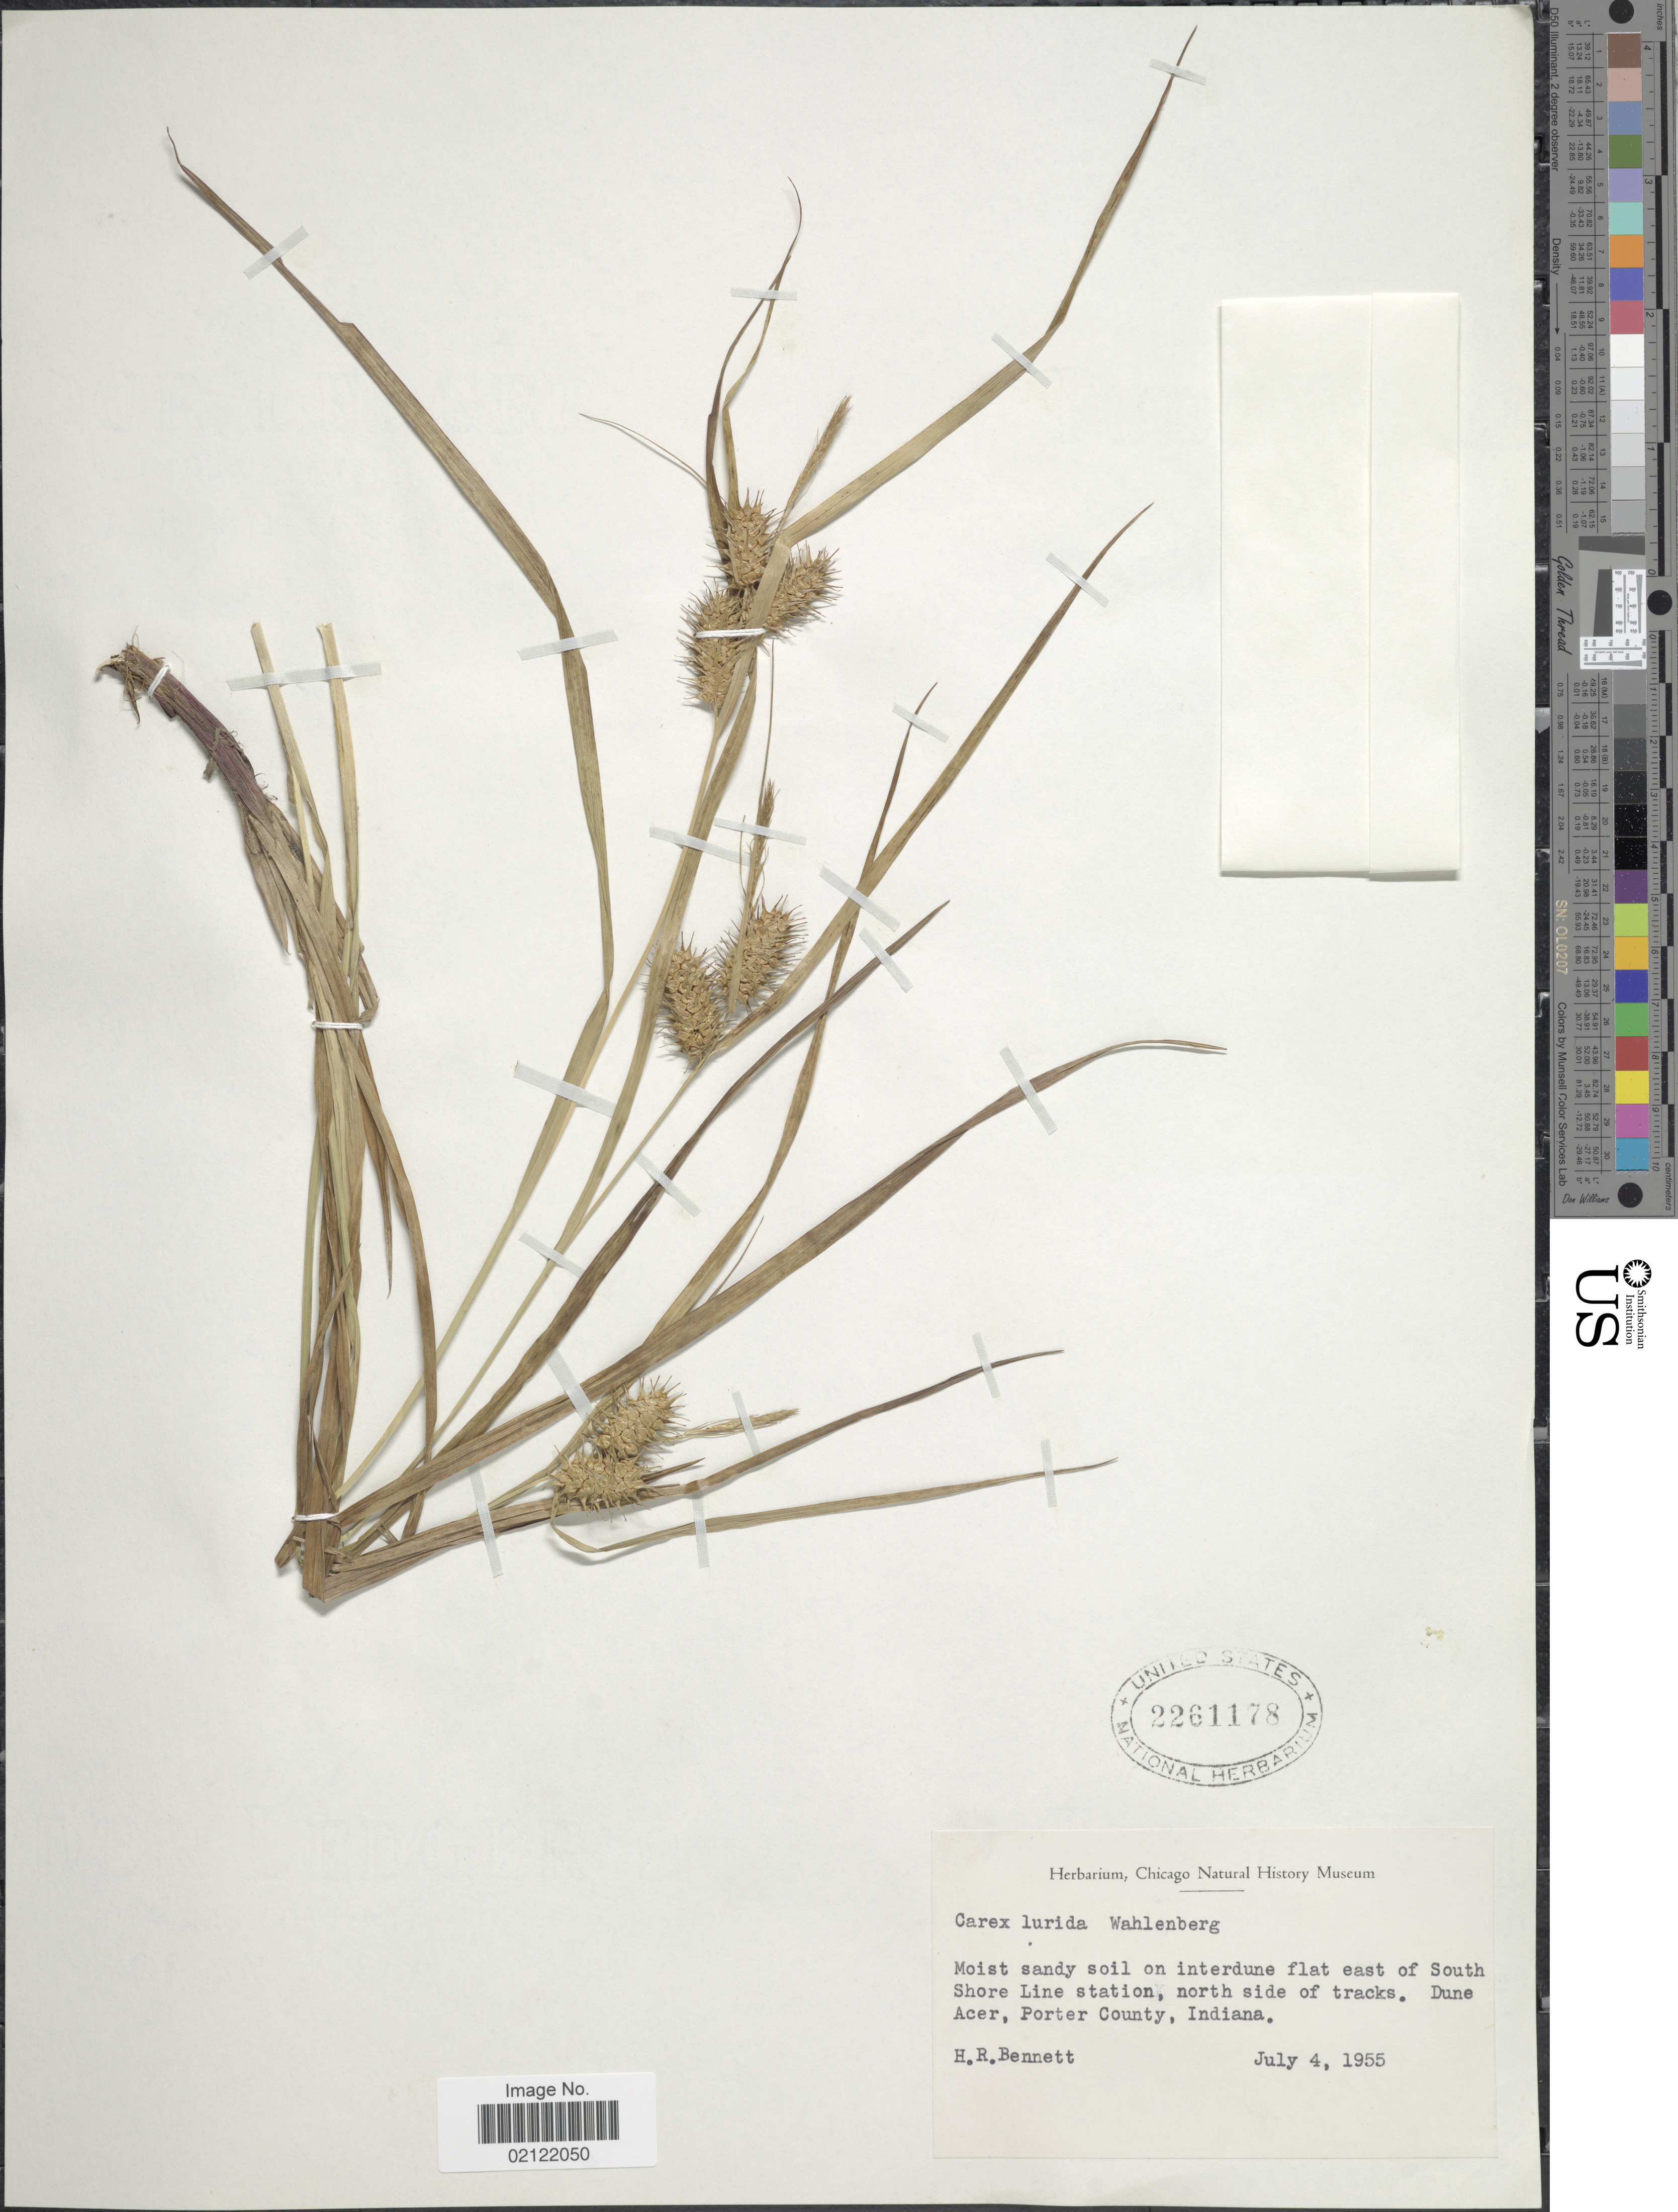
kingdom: Plantae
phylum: Tracheophyta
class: Liliopsida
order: Poales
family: Cyperaceae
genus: Carex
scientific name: Carex lurida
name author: Wahlenb.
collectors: H. R. Bennett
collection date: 1955-07-04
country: United States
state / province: Indiana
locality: Moist sandy soil on interdune flat east of South Shore Line station, north side of tracks. Dune Acer, Porter County, Indiana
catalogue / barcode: US 2261178